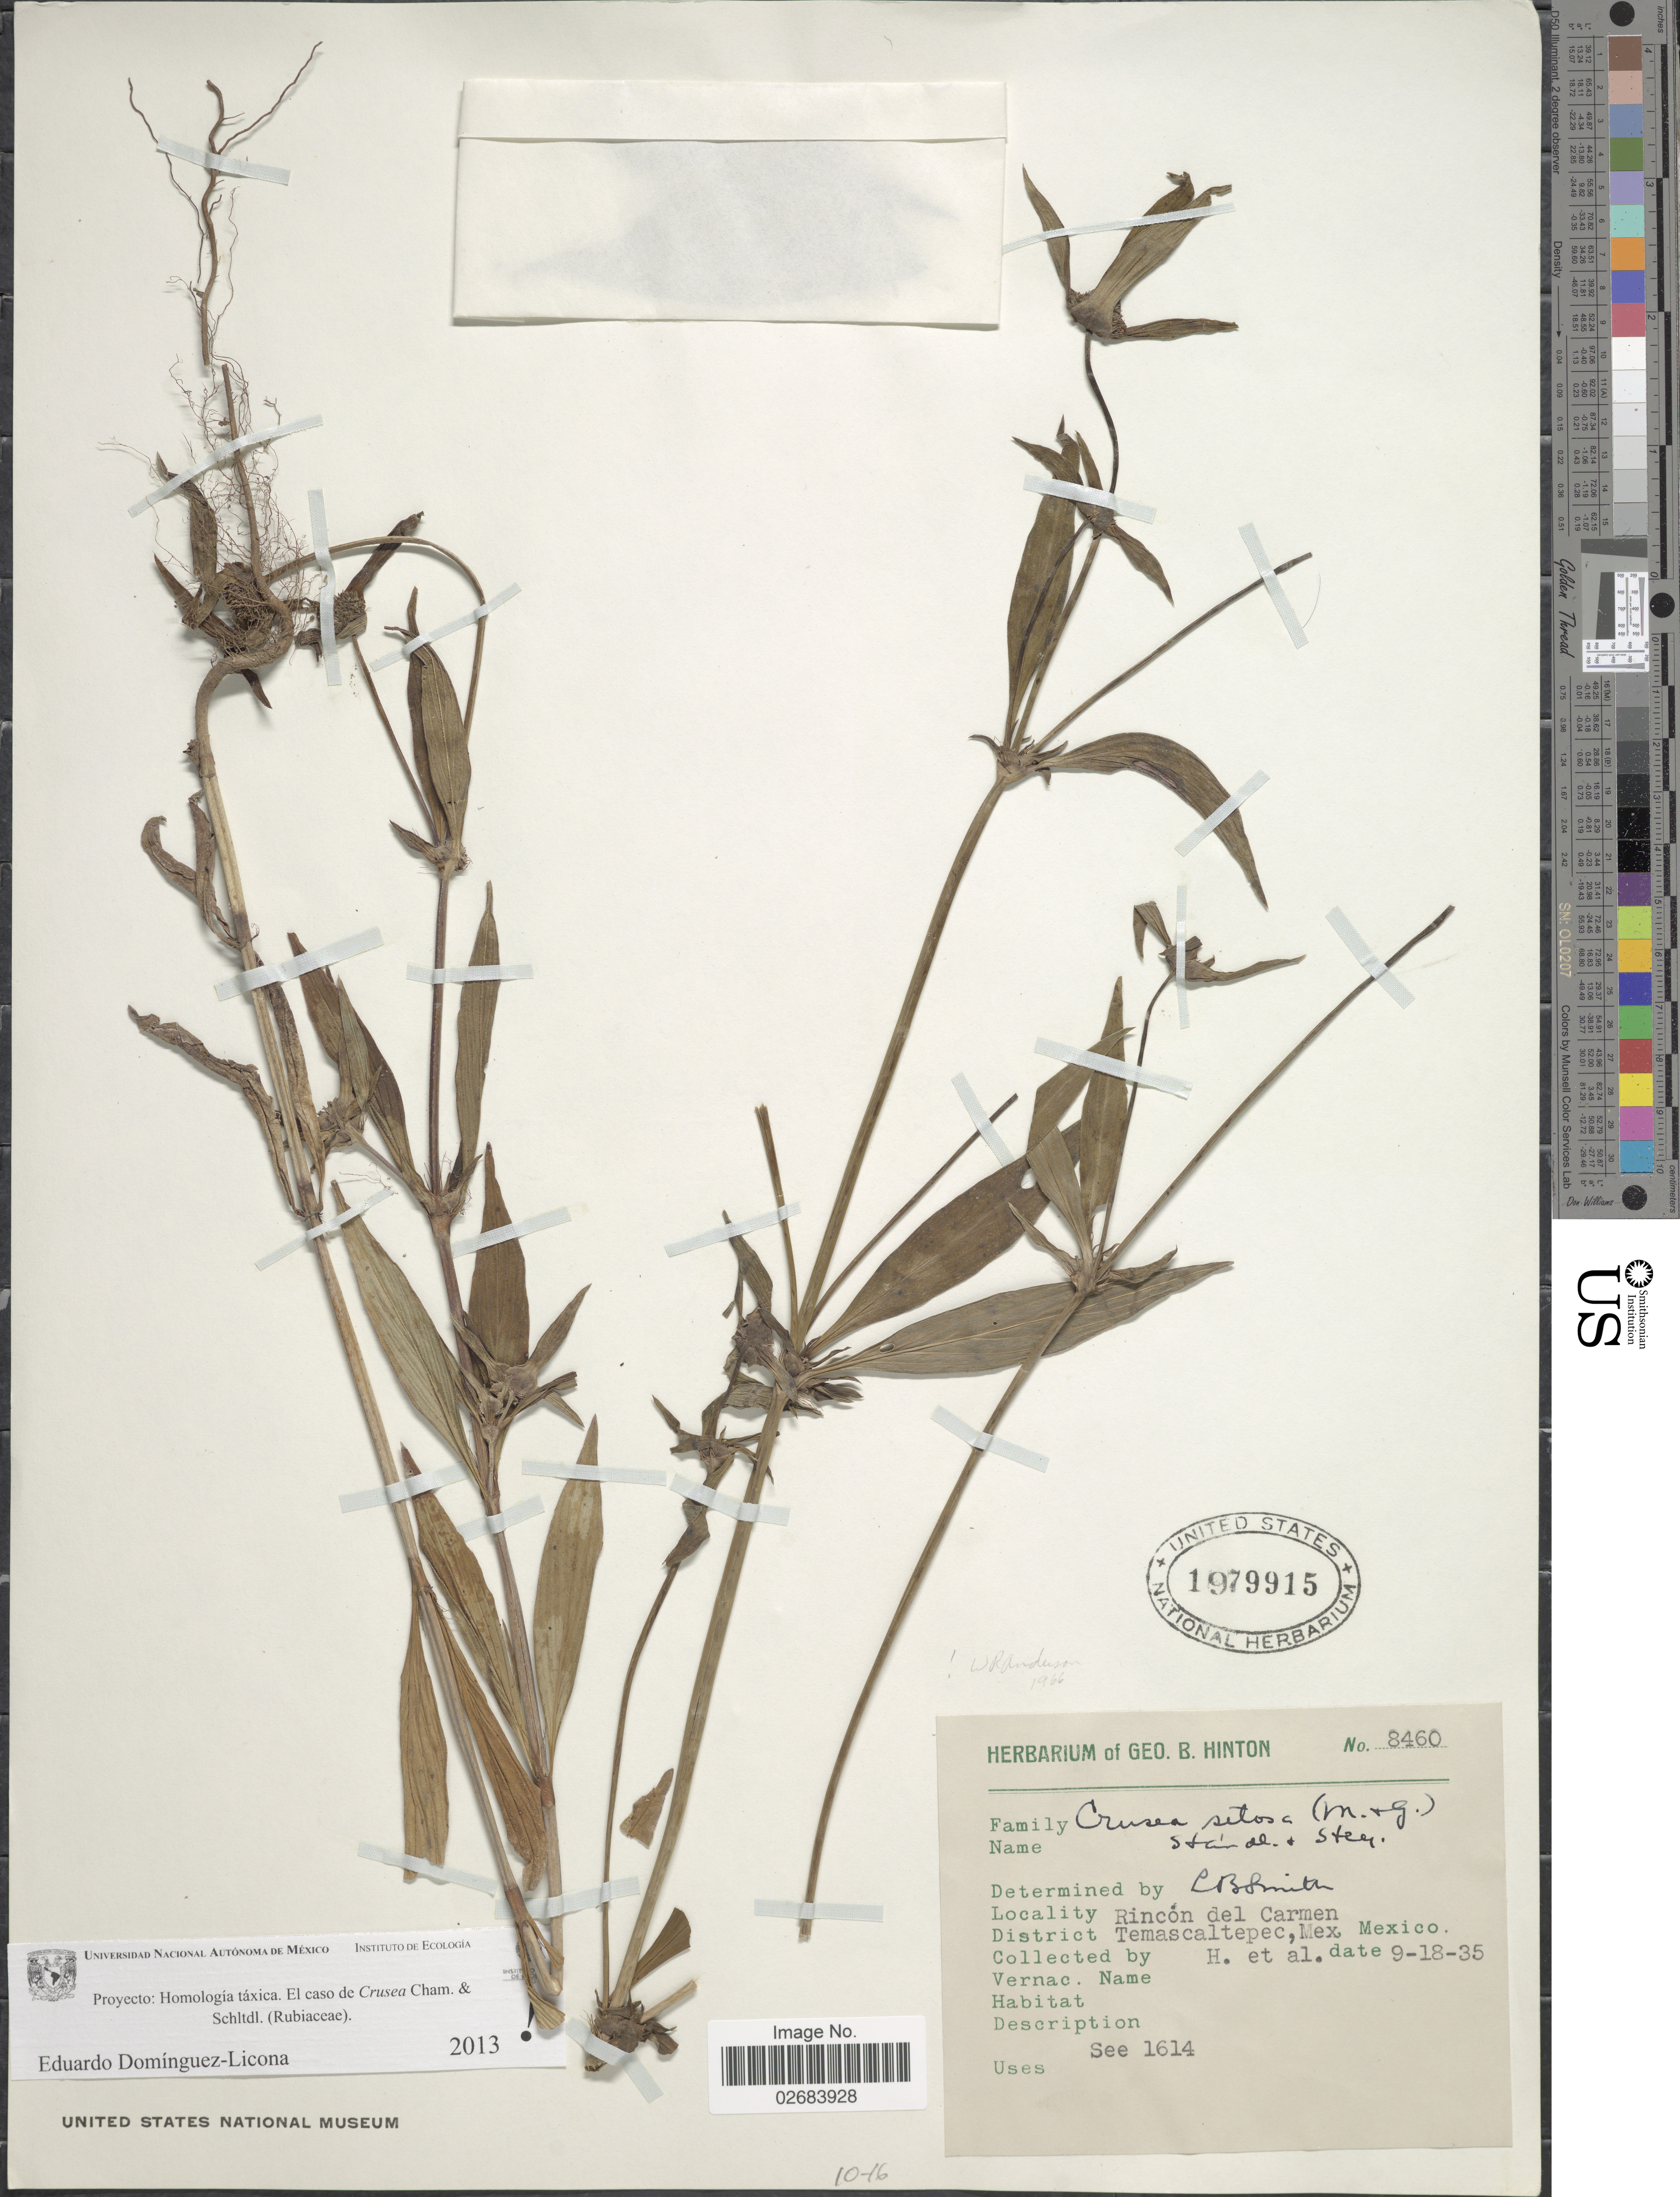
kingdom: Plantae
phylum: Tracheophyta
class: Magnoliopsida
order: Gentianales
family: Rubiaceae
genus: Crusea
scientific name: Crusea setosa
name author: (M. Martens & Galeotti) Standl. & Steyerm.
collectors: G. B. Hinton & et al.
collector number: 8460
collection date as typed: Transcribed d/m/y: 18/9/35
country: Mexico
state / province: México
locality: Rincon del Carmen, District Temascaltepec.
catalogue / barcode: US 1979915